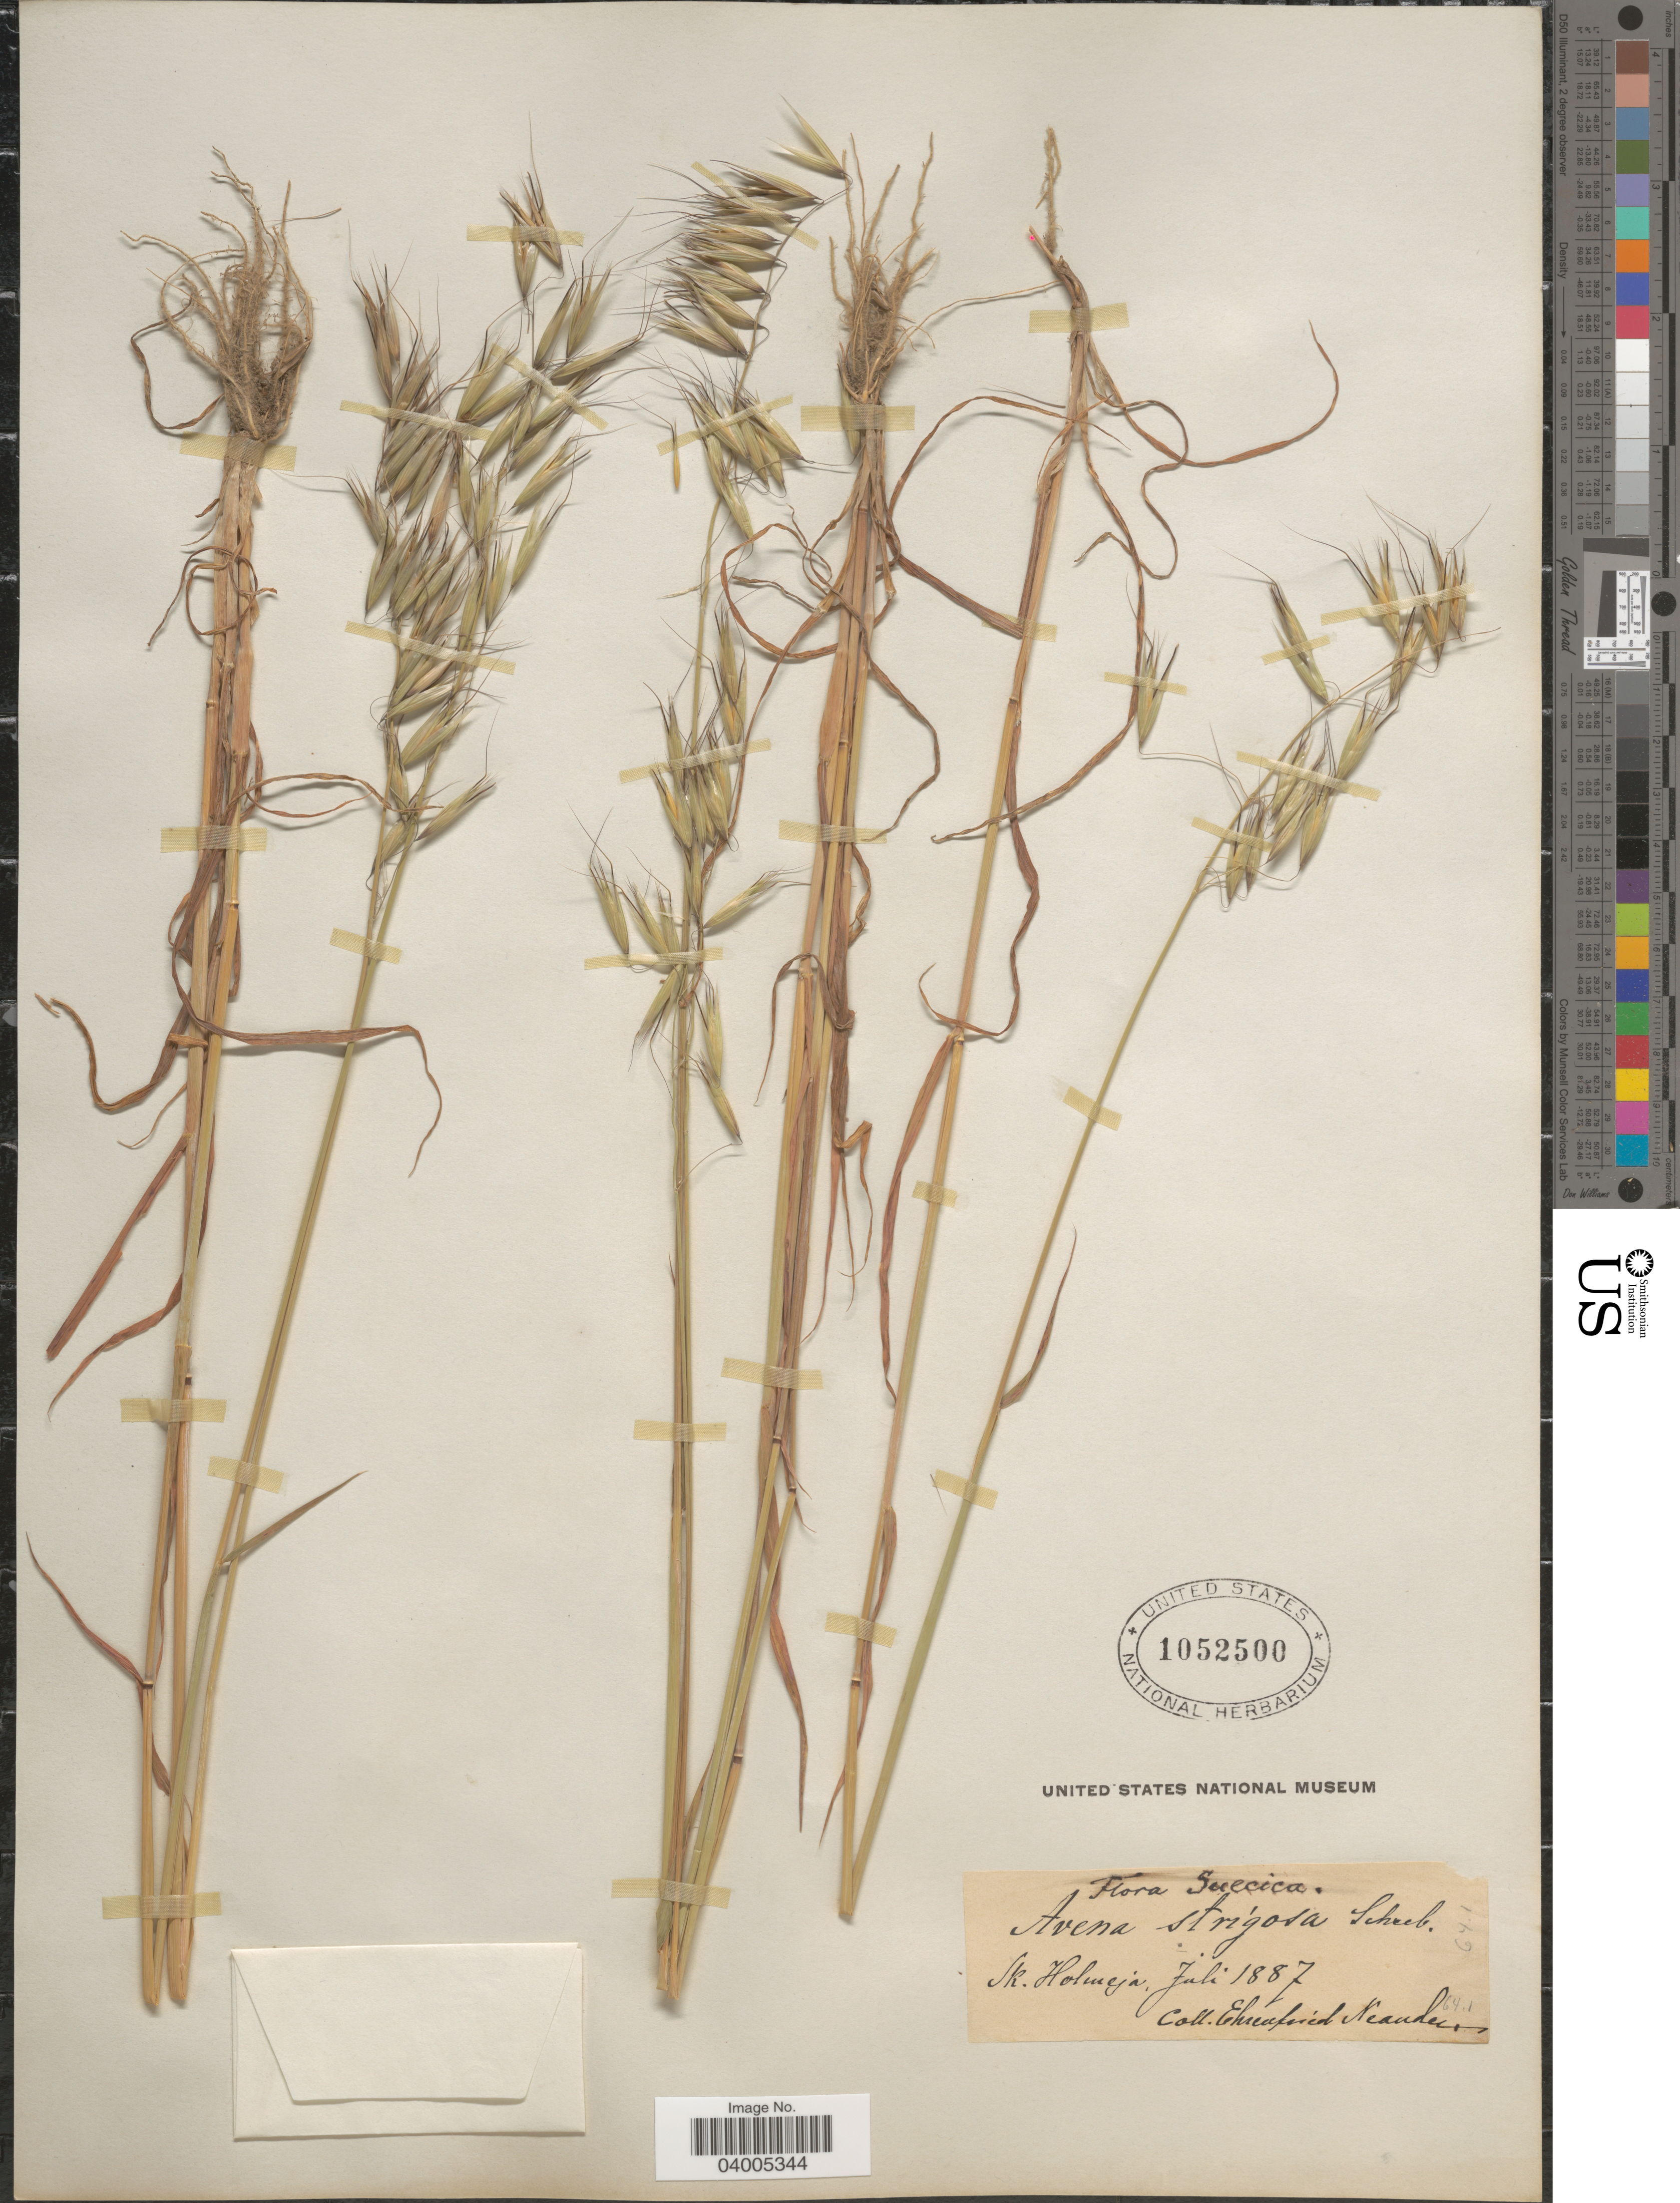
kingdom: Plantae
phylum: Tracheophyta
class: Liliopsida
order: Poales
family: Poaceae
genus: Avena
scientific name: Avena strigosa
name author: Schreb.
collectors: E. Neander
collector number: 641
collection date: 1887-07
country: Sweden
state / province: Skåne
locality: Suecica. Sk. Holmeja.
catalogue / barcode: US 1052500